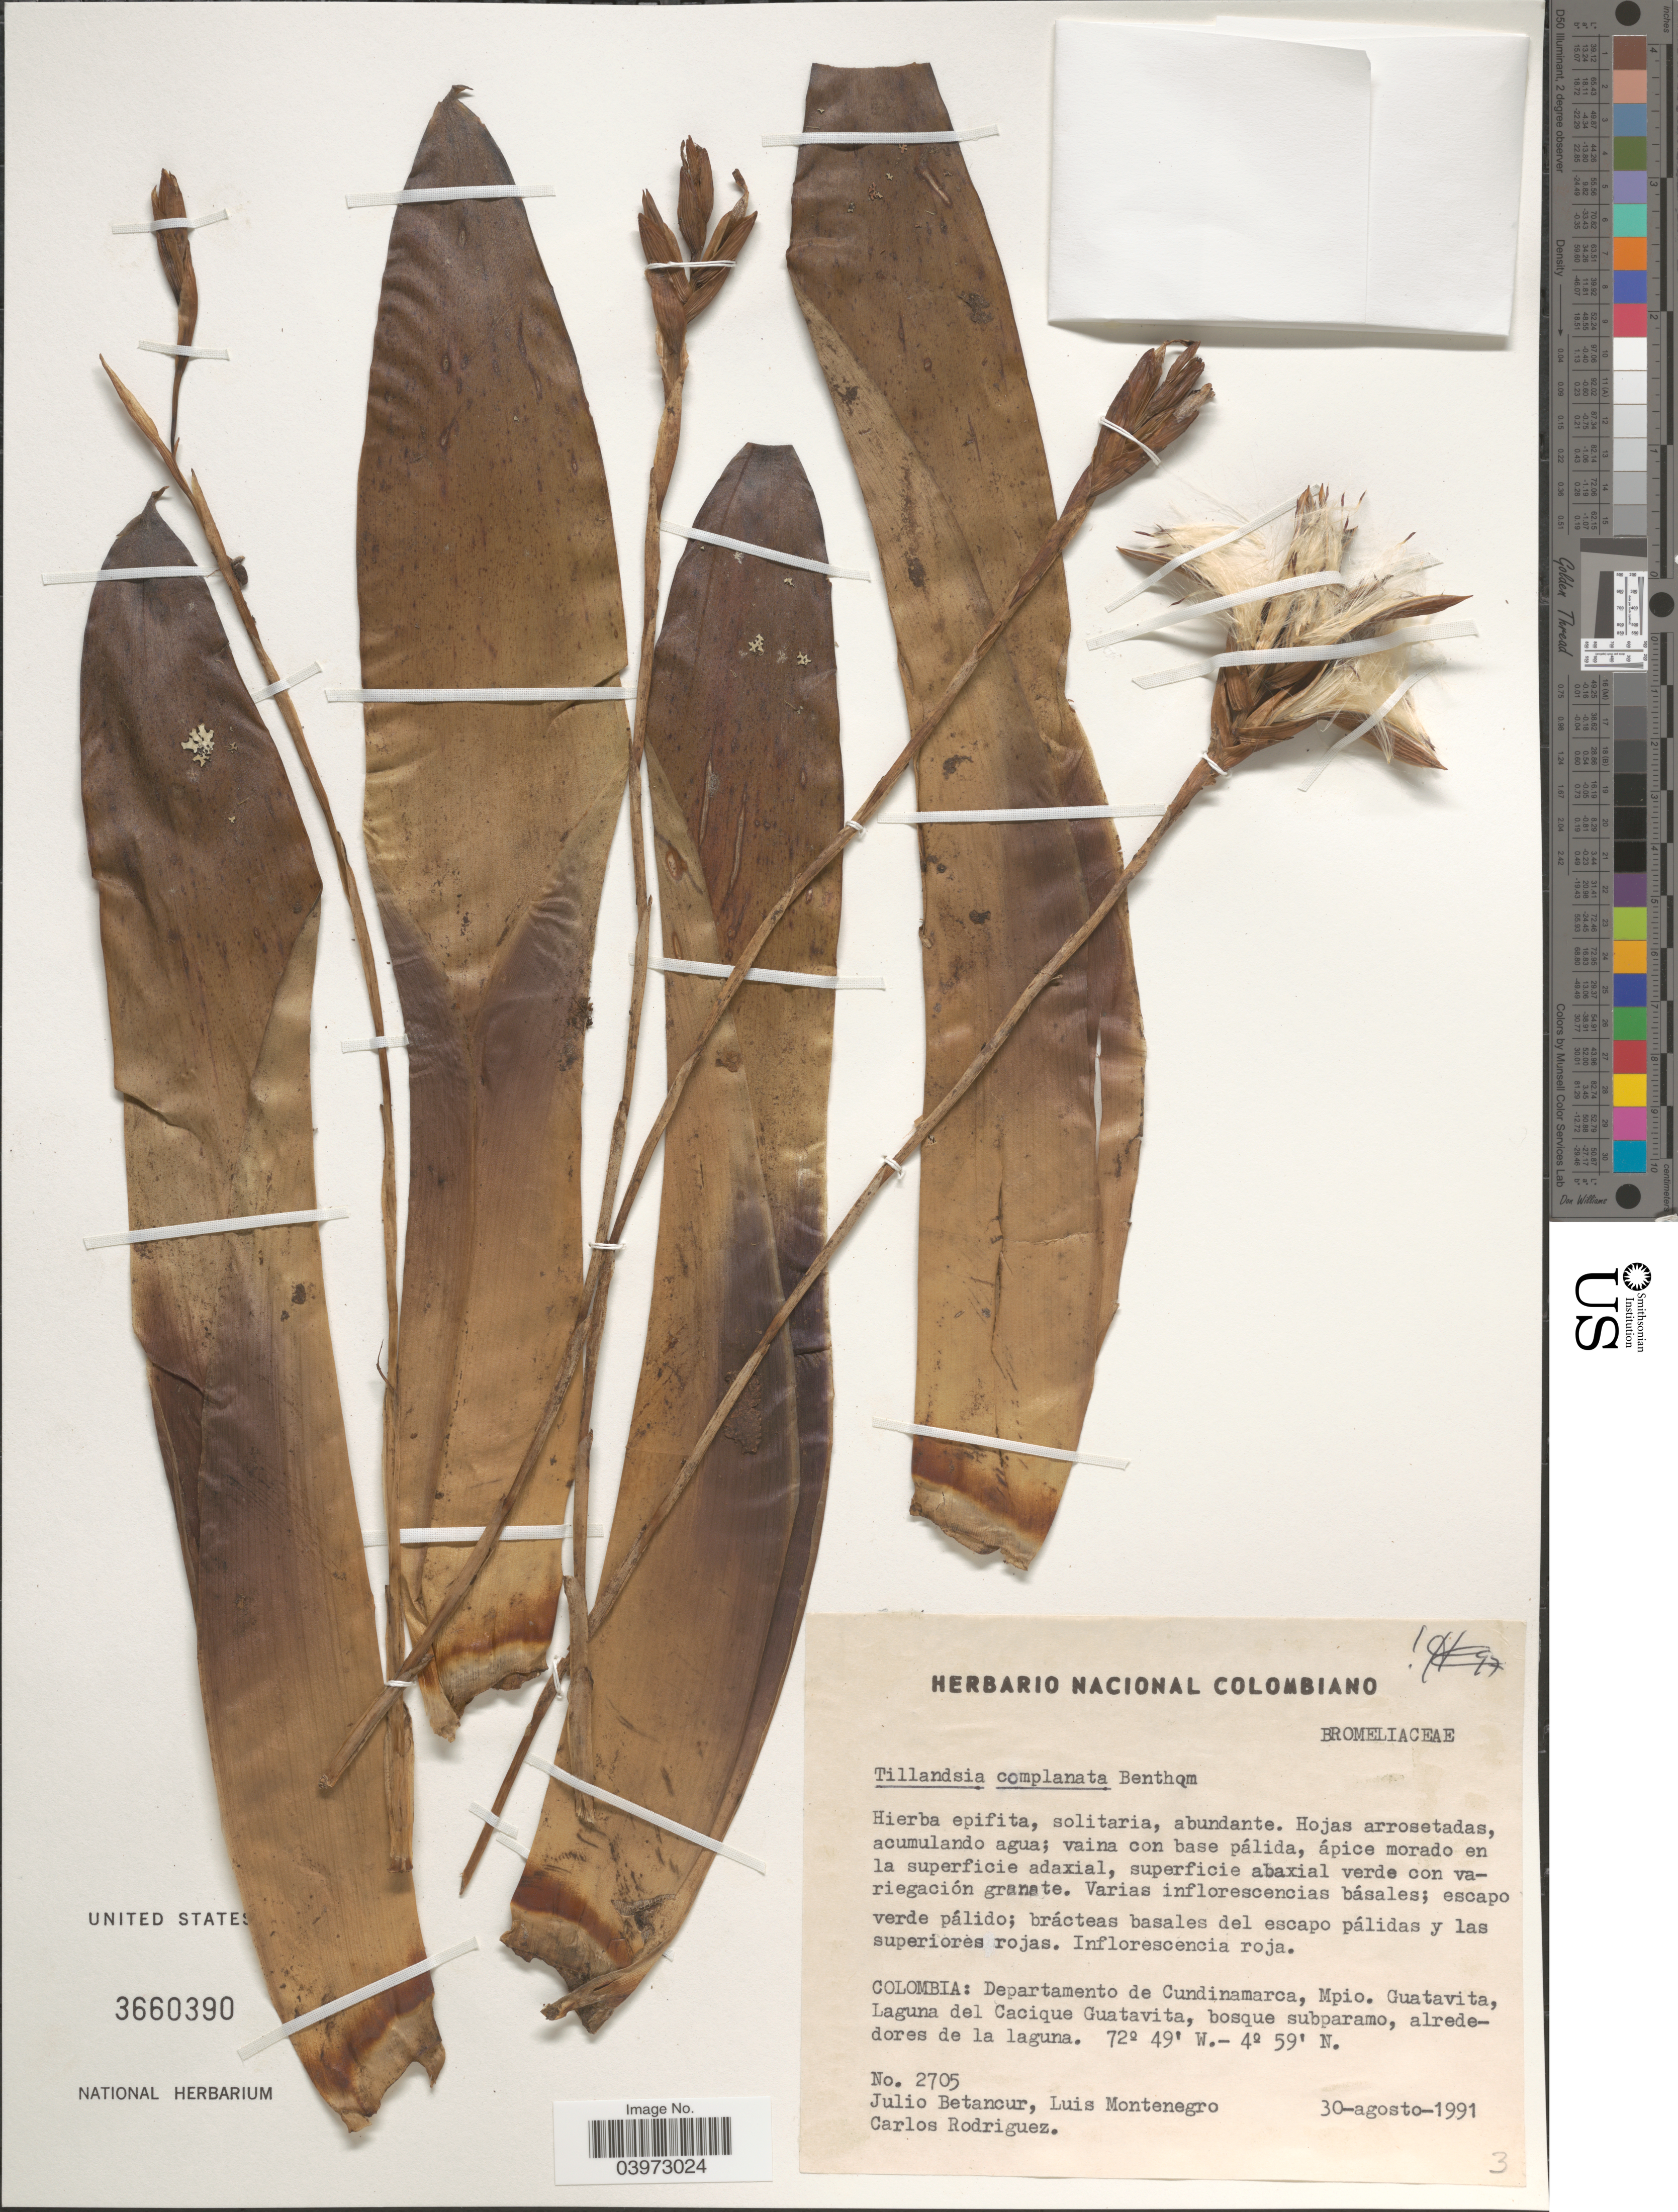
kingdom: Plantae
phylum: Tracheophyta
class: Liliopsida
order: Poales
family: Bromeliaceae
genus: Tillandsia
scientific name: Tillandsia complanata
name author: Benth.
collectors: J. Betancur, L. Montenegro & C. Rodriguez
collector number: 2705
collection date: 1991-08-30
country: Colombia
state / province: Cundinamarca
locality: Departamento de Cundinamarca, Mpio. Guatavita, Laguna del Cacique Guatavita.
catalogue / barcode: US 3660390